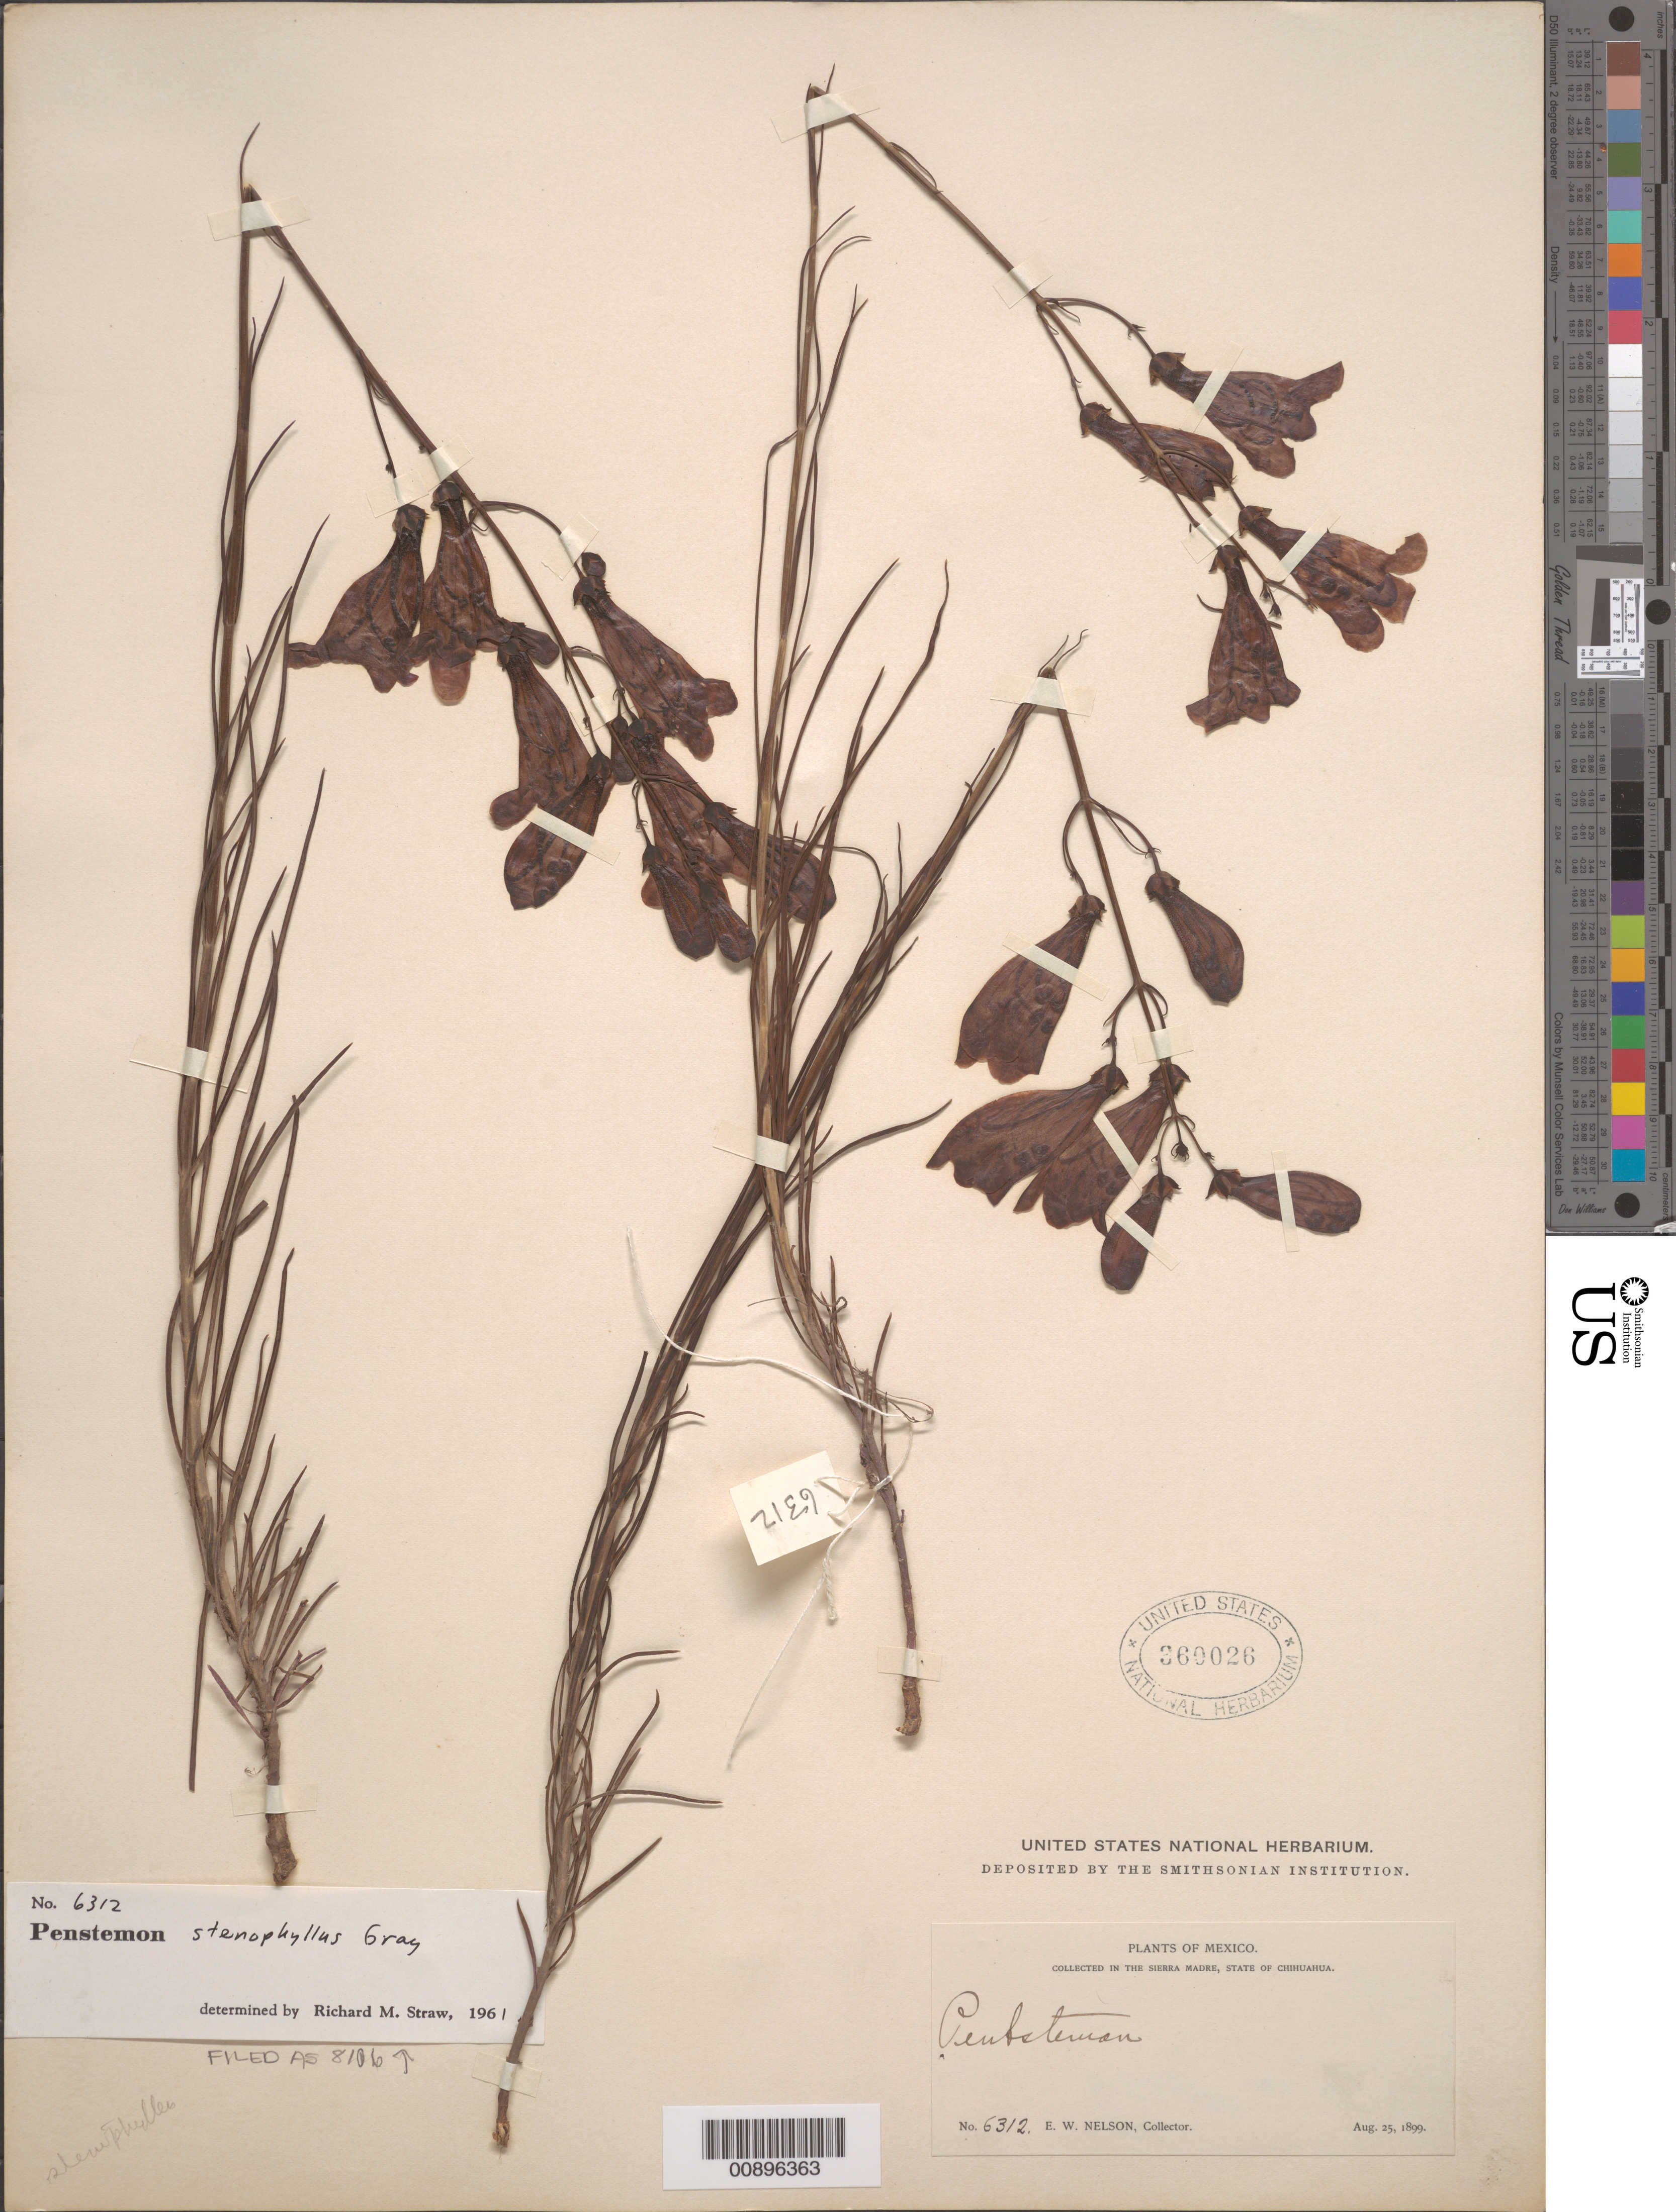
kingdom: Plantae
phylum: Tracheophyta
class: Magnoliopsida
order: Lamiales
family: Plantaginaceae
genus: Penstemon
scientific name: Penstemon stenophyllus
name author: A. Gray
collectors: E. W. Nelson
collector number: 6312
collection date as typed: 25 Aug 1899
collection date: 1899-08-25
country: Mexico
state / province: Chihuahua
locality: Sierra Madre, Chihuahua.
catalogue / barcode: US 360026